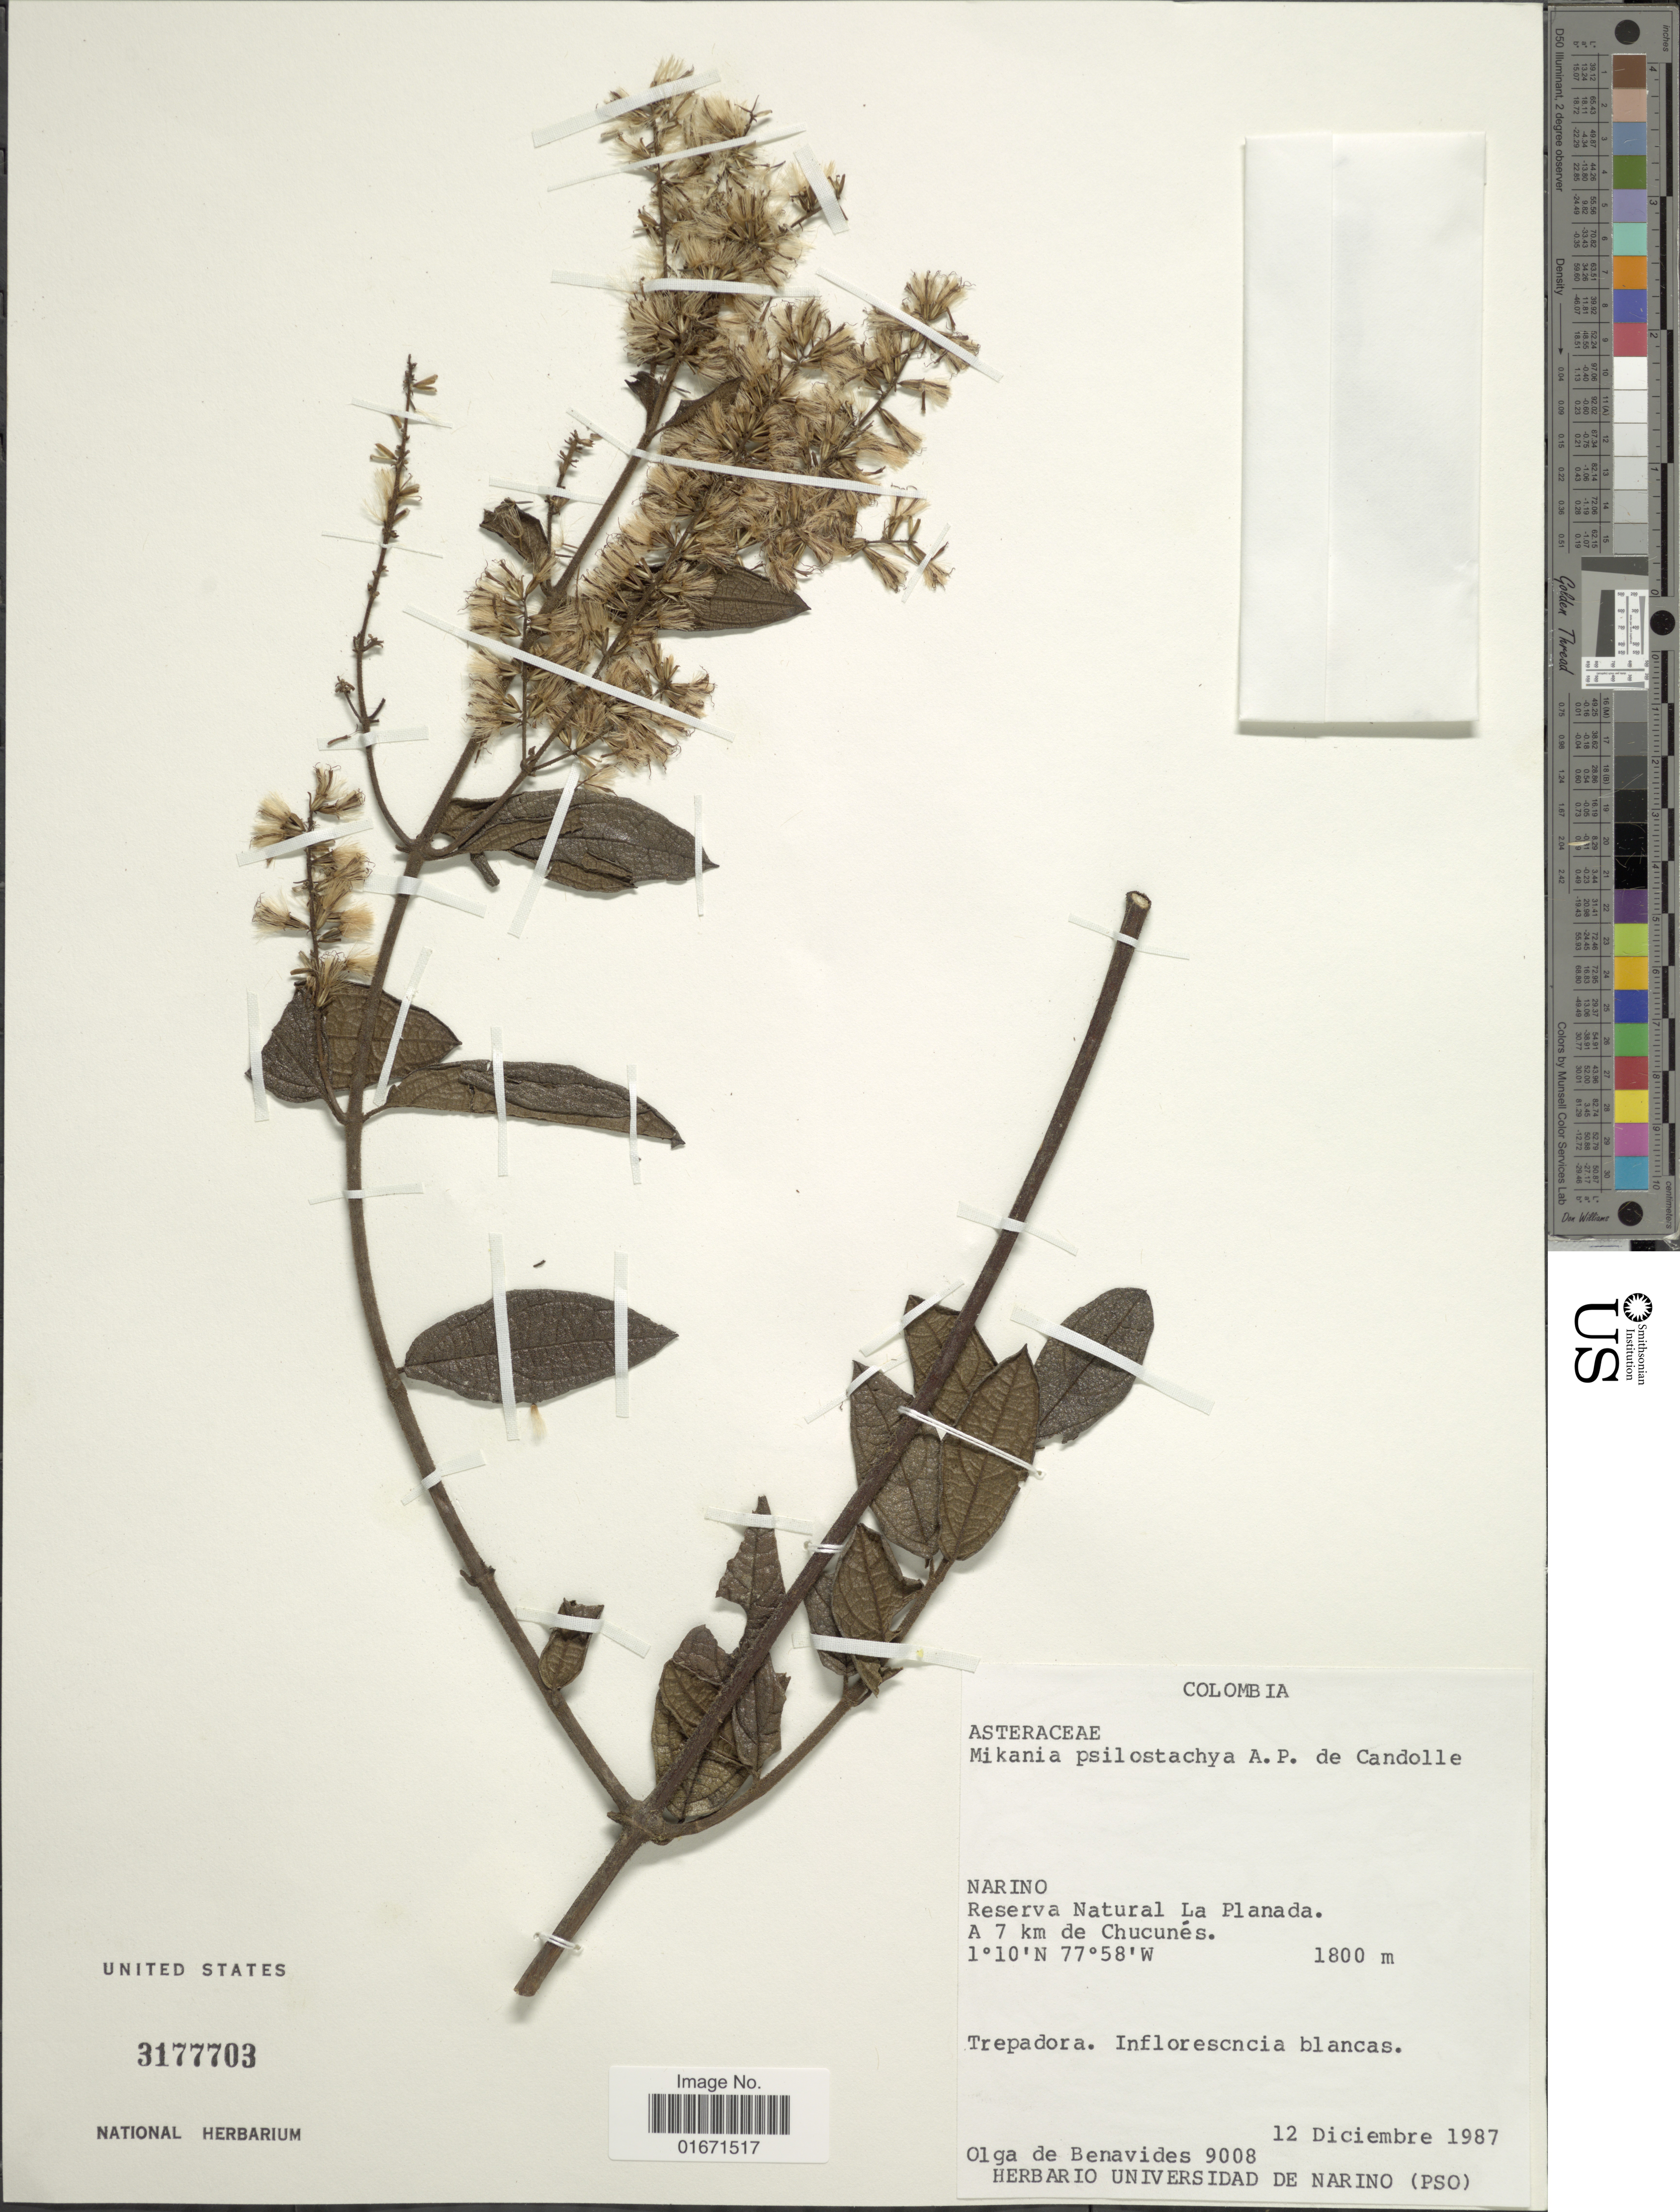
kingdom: Plantae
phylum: Tracheophyta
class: Magnoliopsida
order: Asterales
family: Asteraceae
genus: Mikania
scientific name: Mikania psilostachya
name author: DC.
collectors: Olga S. de Benavides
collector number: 9008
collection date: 1987-12-12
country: Colombia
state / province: Nariño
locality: Narino. Reserva Natural La Planada. A 7 km de Chucunés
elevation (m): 1800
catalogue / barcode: US 3177703